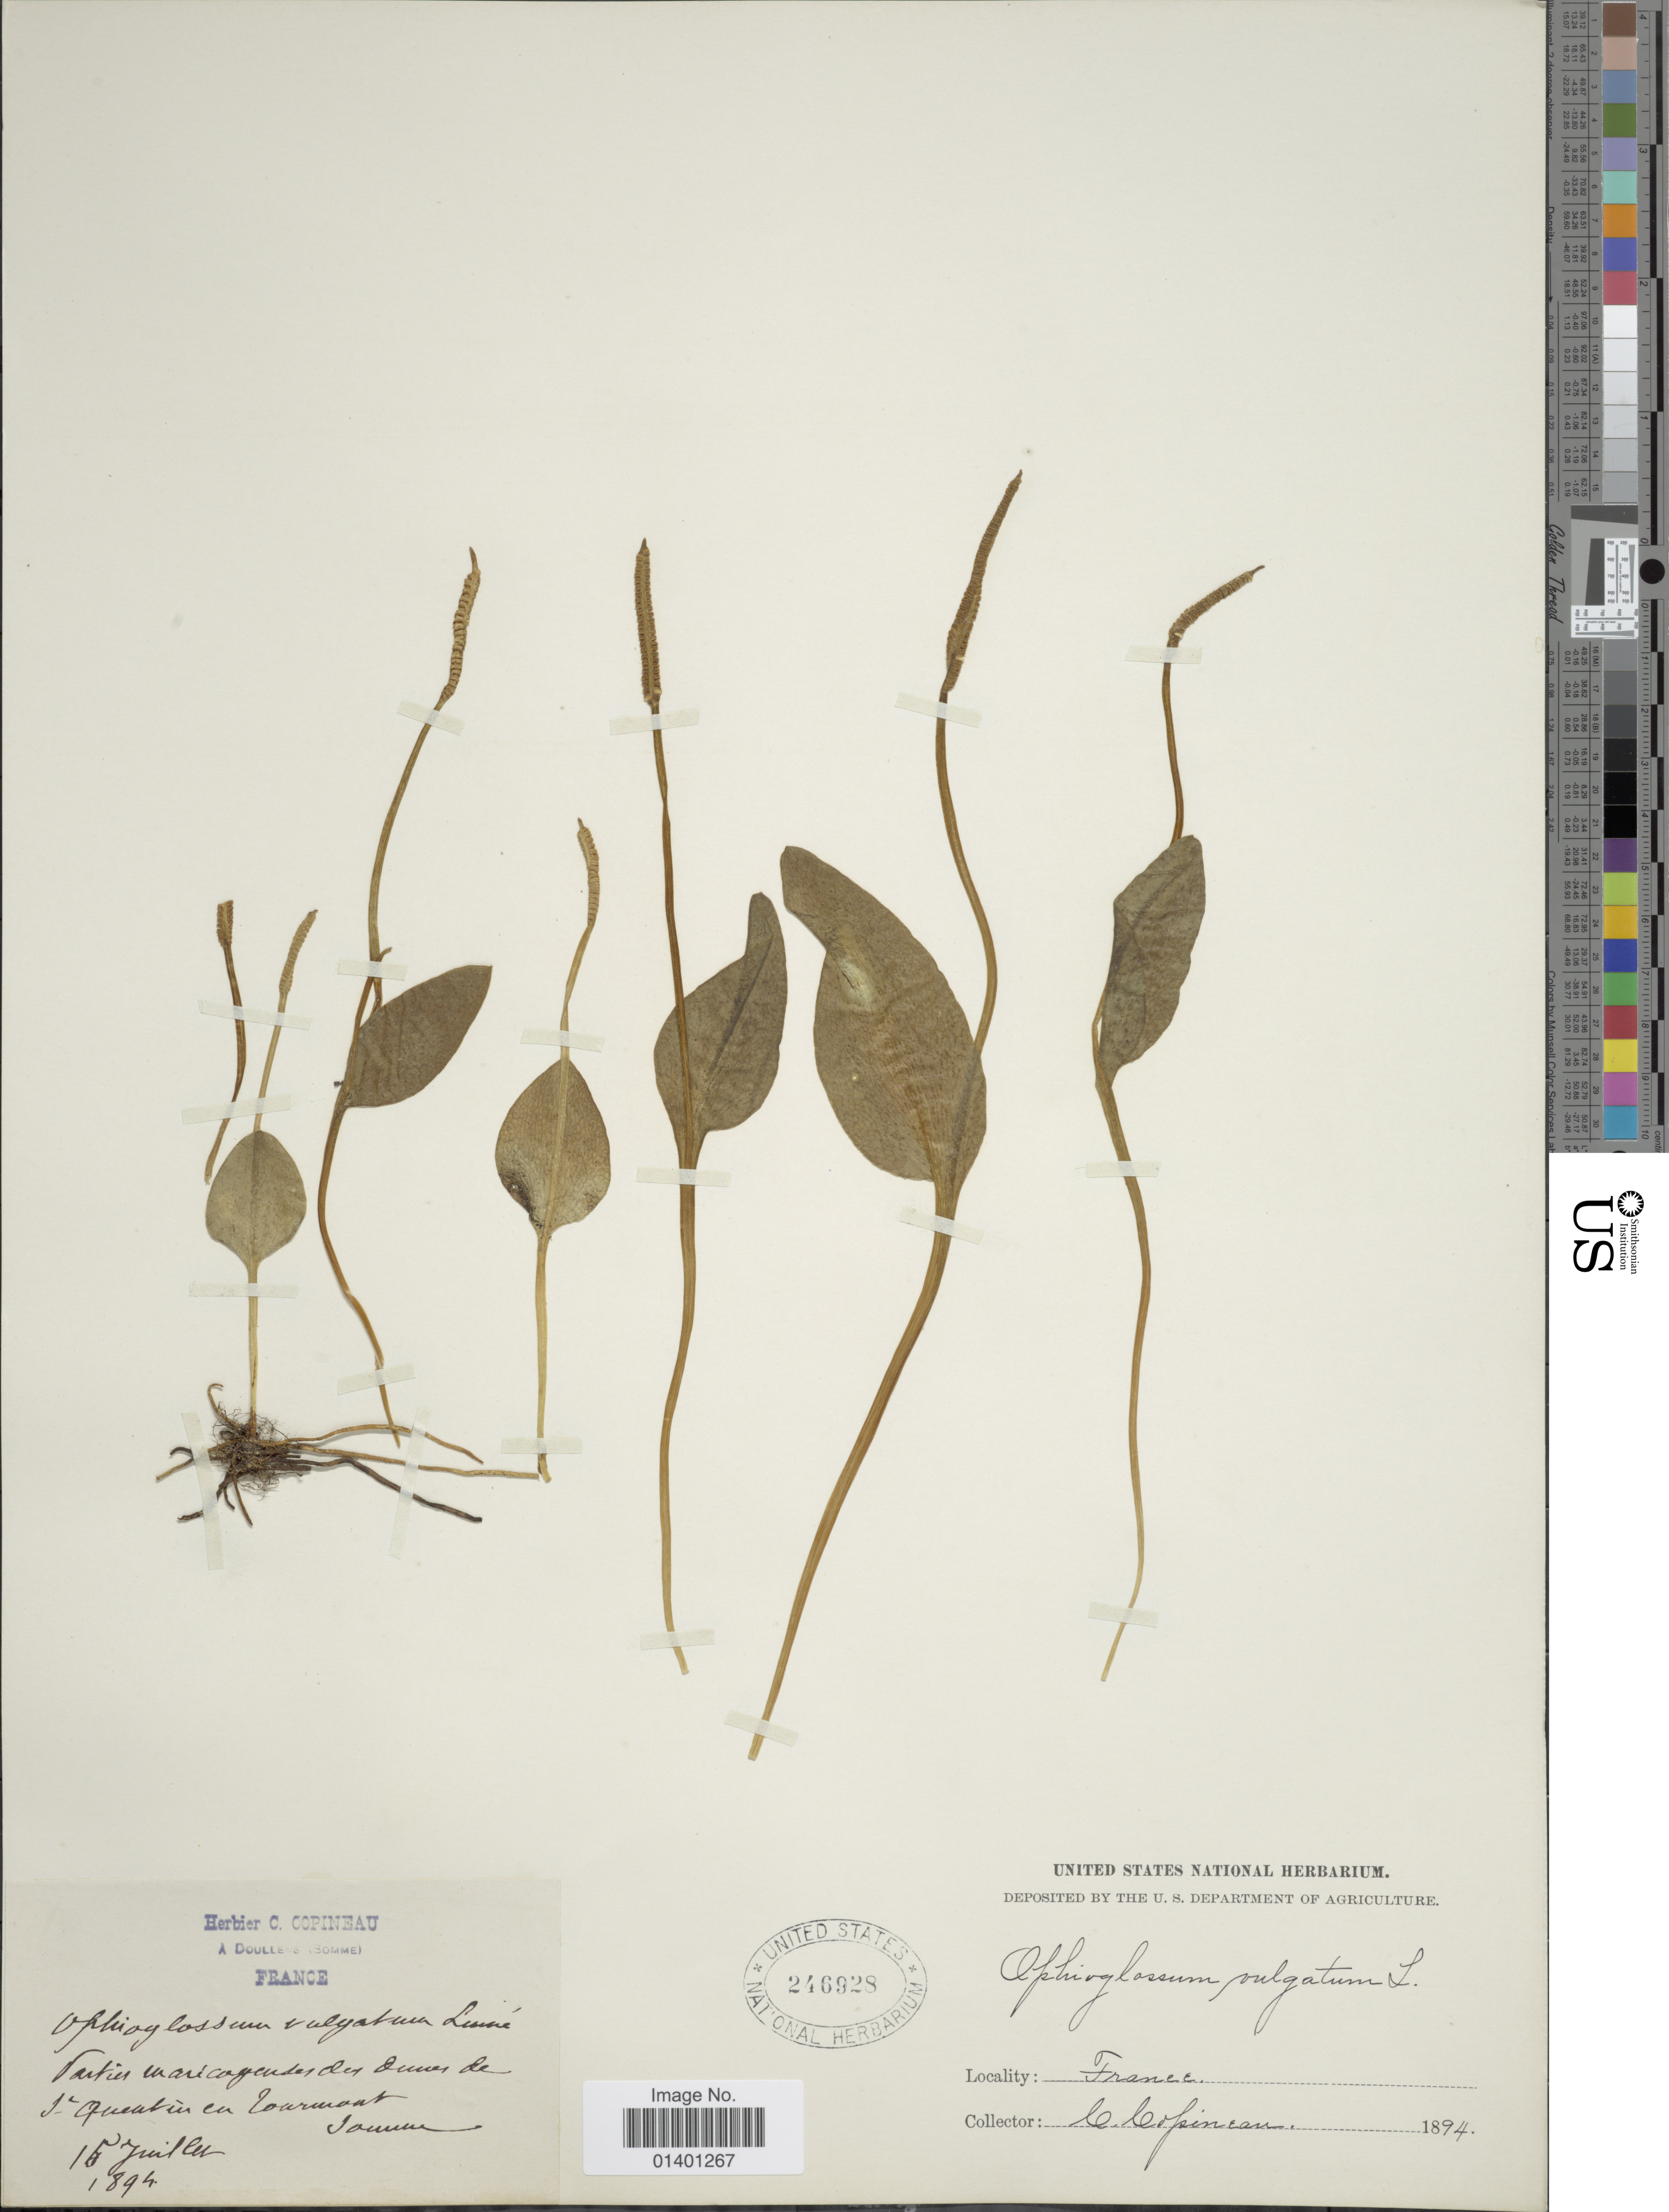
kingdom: Plantae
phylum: Tracheophyta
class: Polypodiopsida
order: Ophioglossales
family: Ophioglossaceae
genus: Ophioglossum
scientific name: Ophioglossum vulgatum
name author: L.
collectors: C. Copineau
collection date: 1894-07-15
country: France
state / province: Hauts-de-France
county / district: Somme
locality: Parties marécageuses des dunes de Saint Quentin en Tourmont, Somme [swampy parts of the dunes of Saint-Quentin-en-Tourmont, Somme]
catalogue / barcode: US 246928